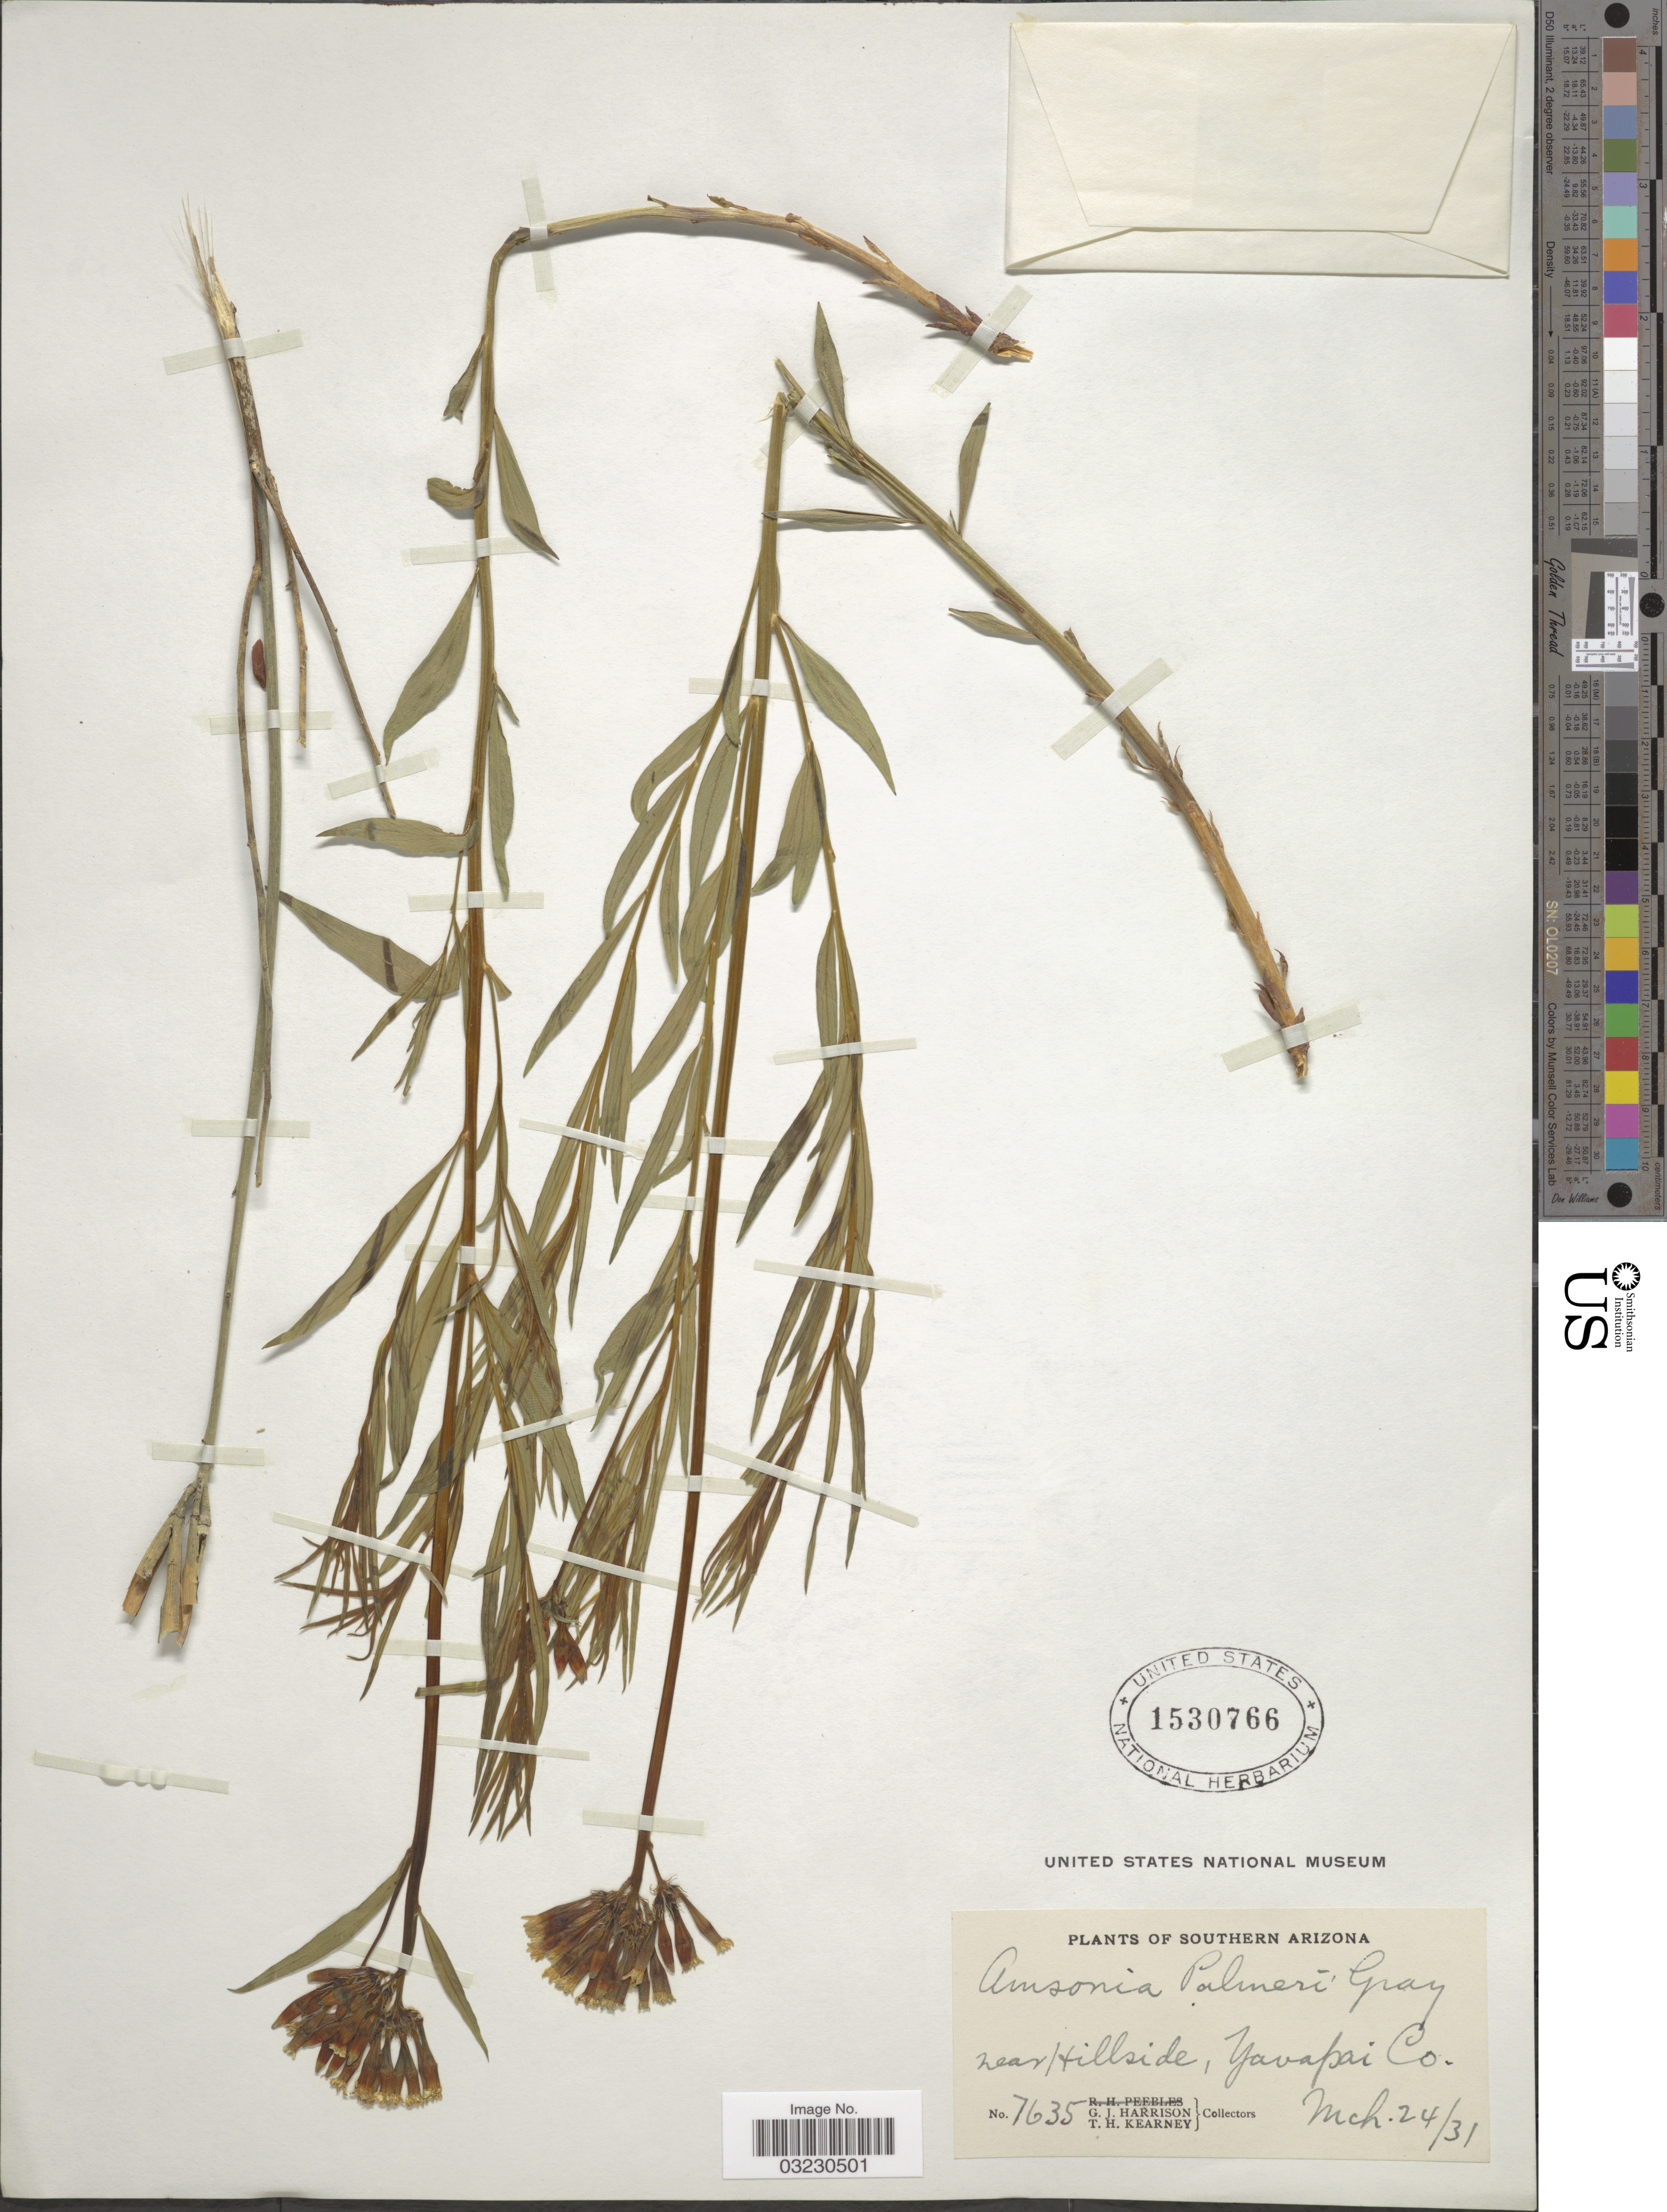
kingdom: Plantae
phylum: Tracheophyta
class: Magnoliopsida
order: Gentianales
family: Apocynaceae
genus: Amsonia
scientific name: Amsonia palmeri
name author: A. Gray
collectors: G. J. Harrison & T. H. Kearney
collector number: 7635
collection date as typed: Transcribed d/m/y: 24/3/31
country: United States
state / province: Arizona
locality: Southern Arizona, near Hillside, Yavapai Co.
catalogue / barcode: US 1530766